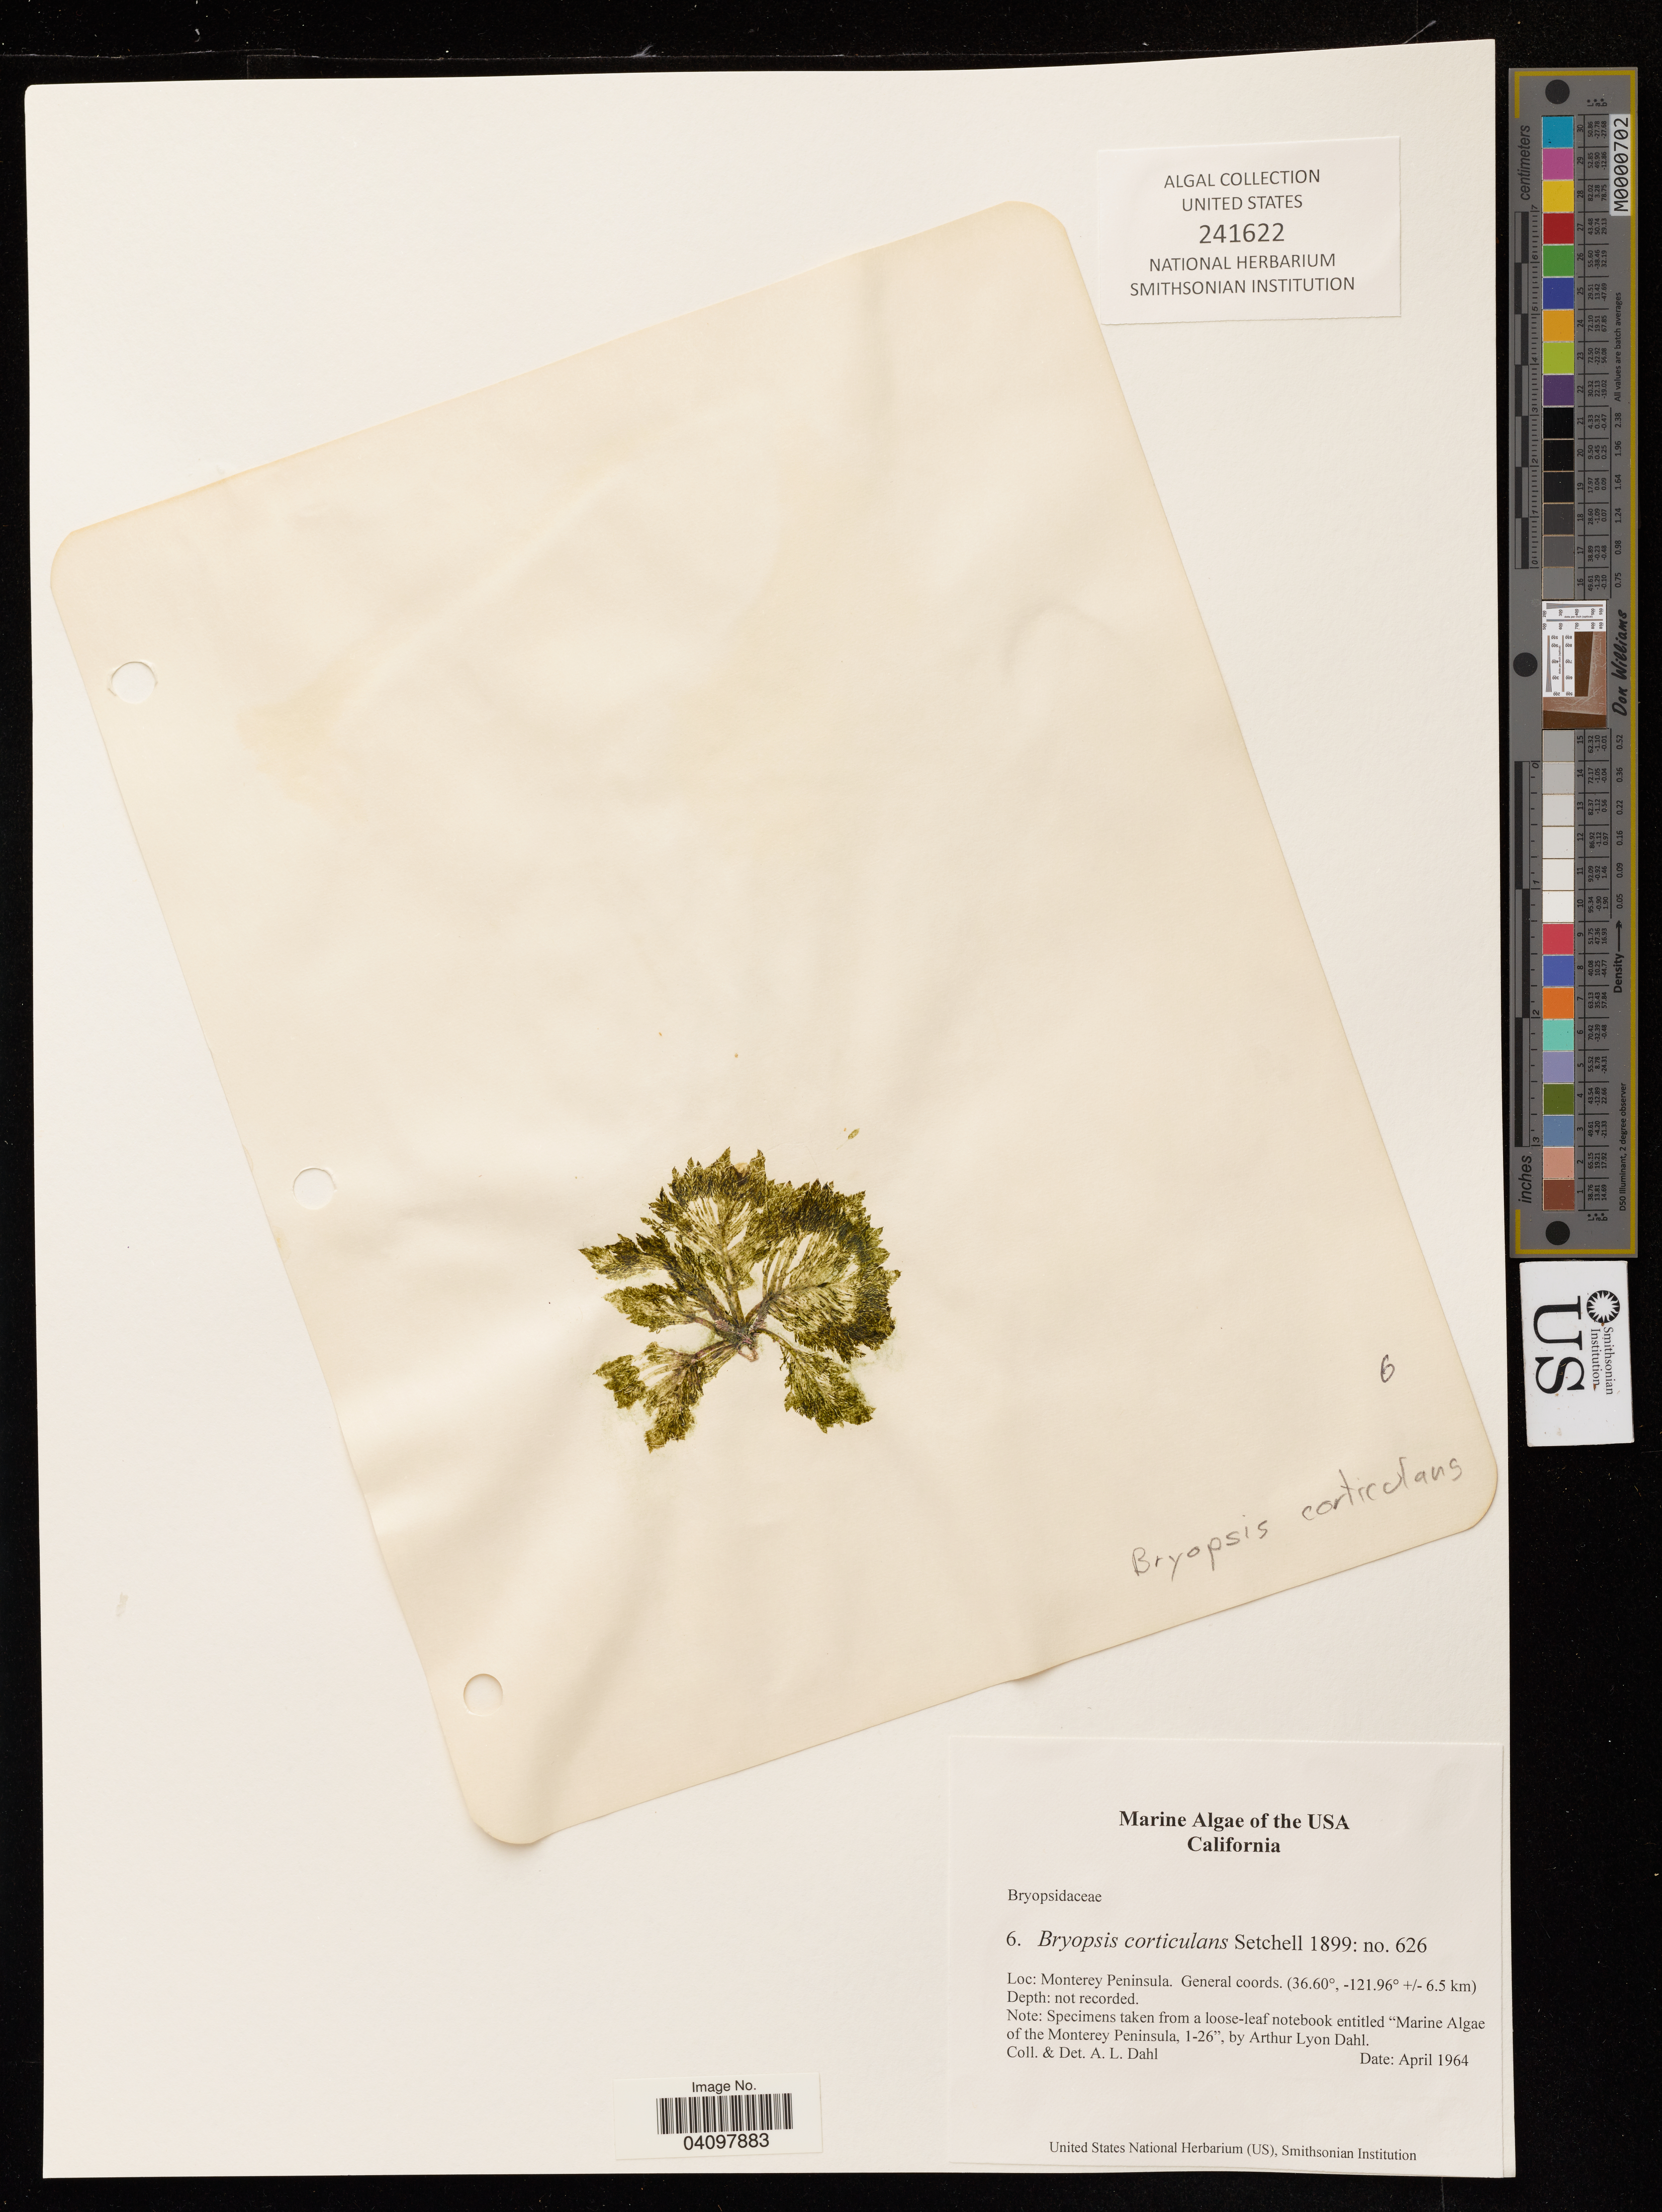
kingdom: Plantae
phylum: Chlorophyta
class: Ulvophyceae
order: Bryopsidales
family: Bryopsidaceae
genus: Bryopsis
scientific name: Bryopsis corticulans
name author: Setch. in Collins et al.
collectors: A. Dahl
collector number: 6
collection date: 1964-04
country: United States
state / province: California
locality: Monterey Peninsula.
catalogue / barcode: US 241622